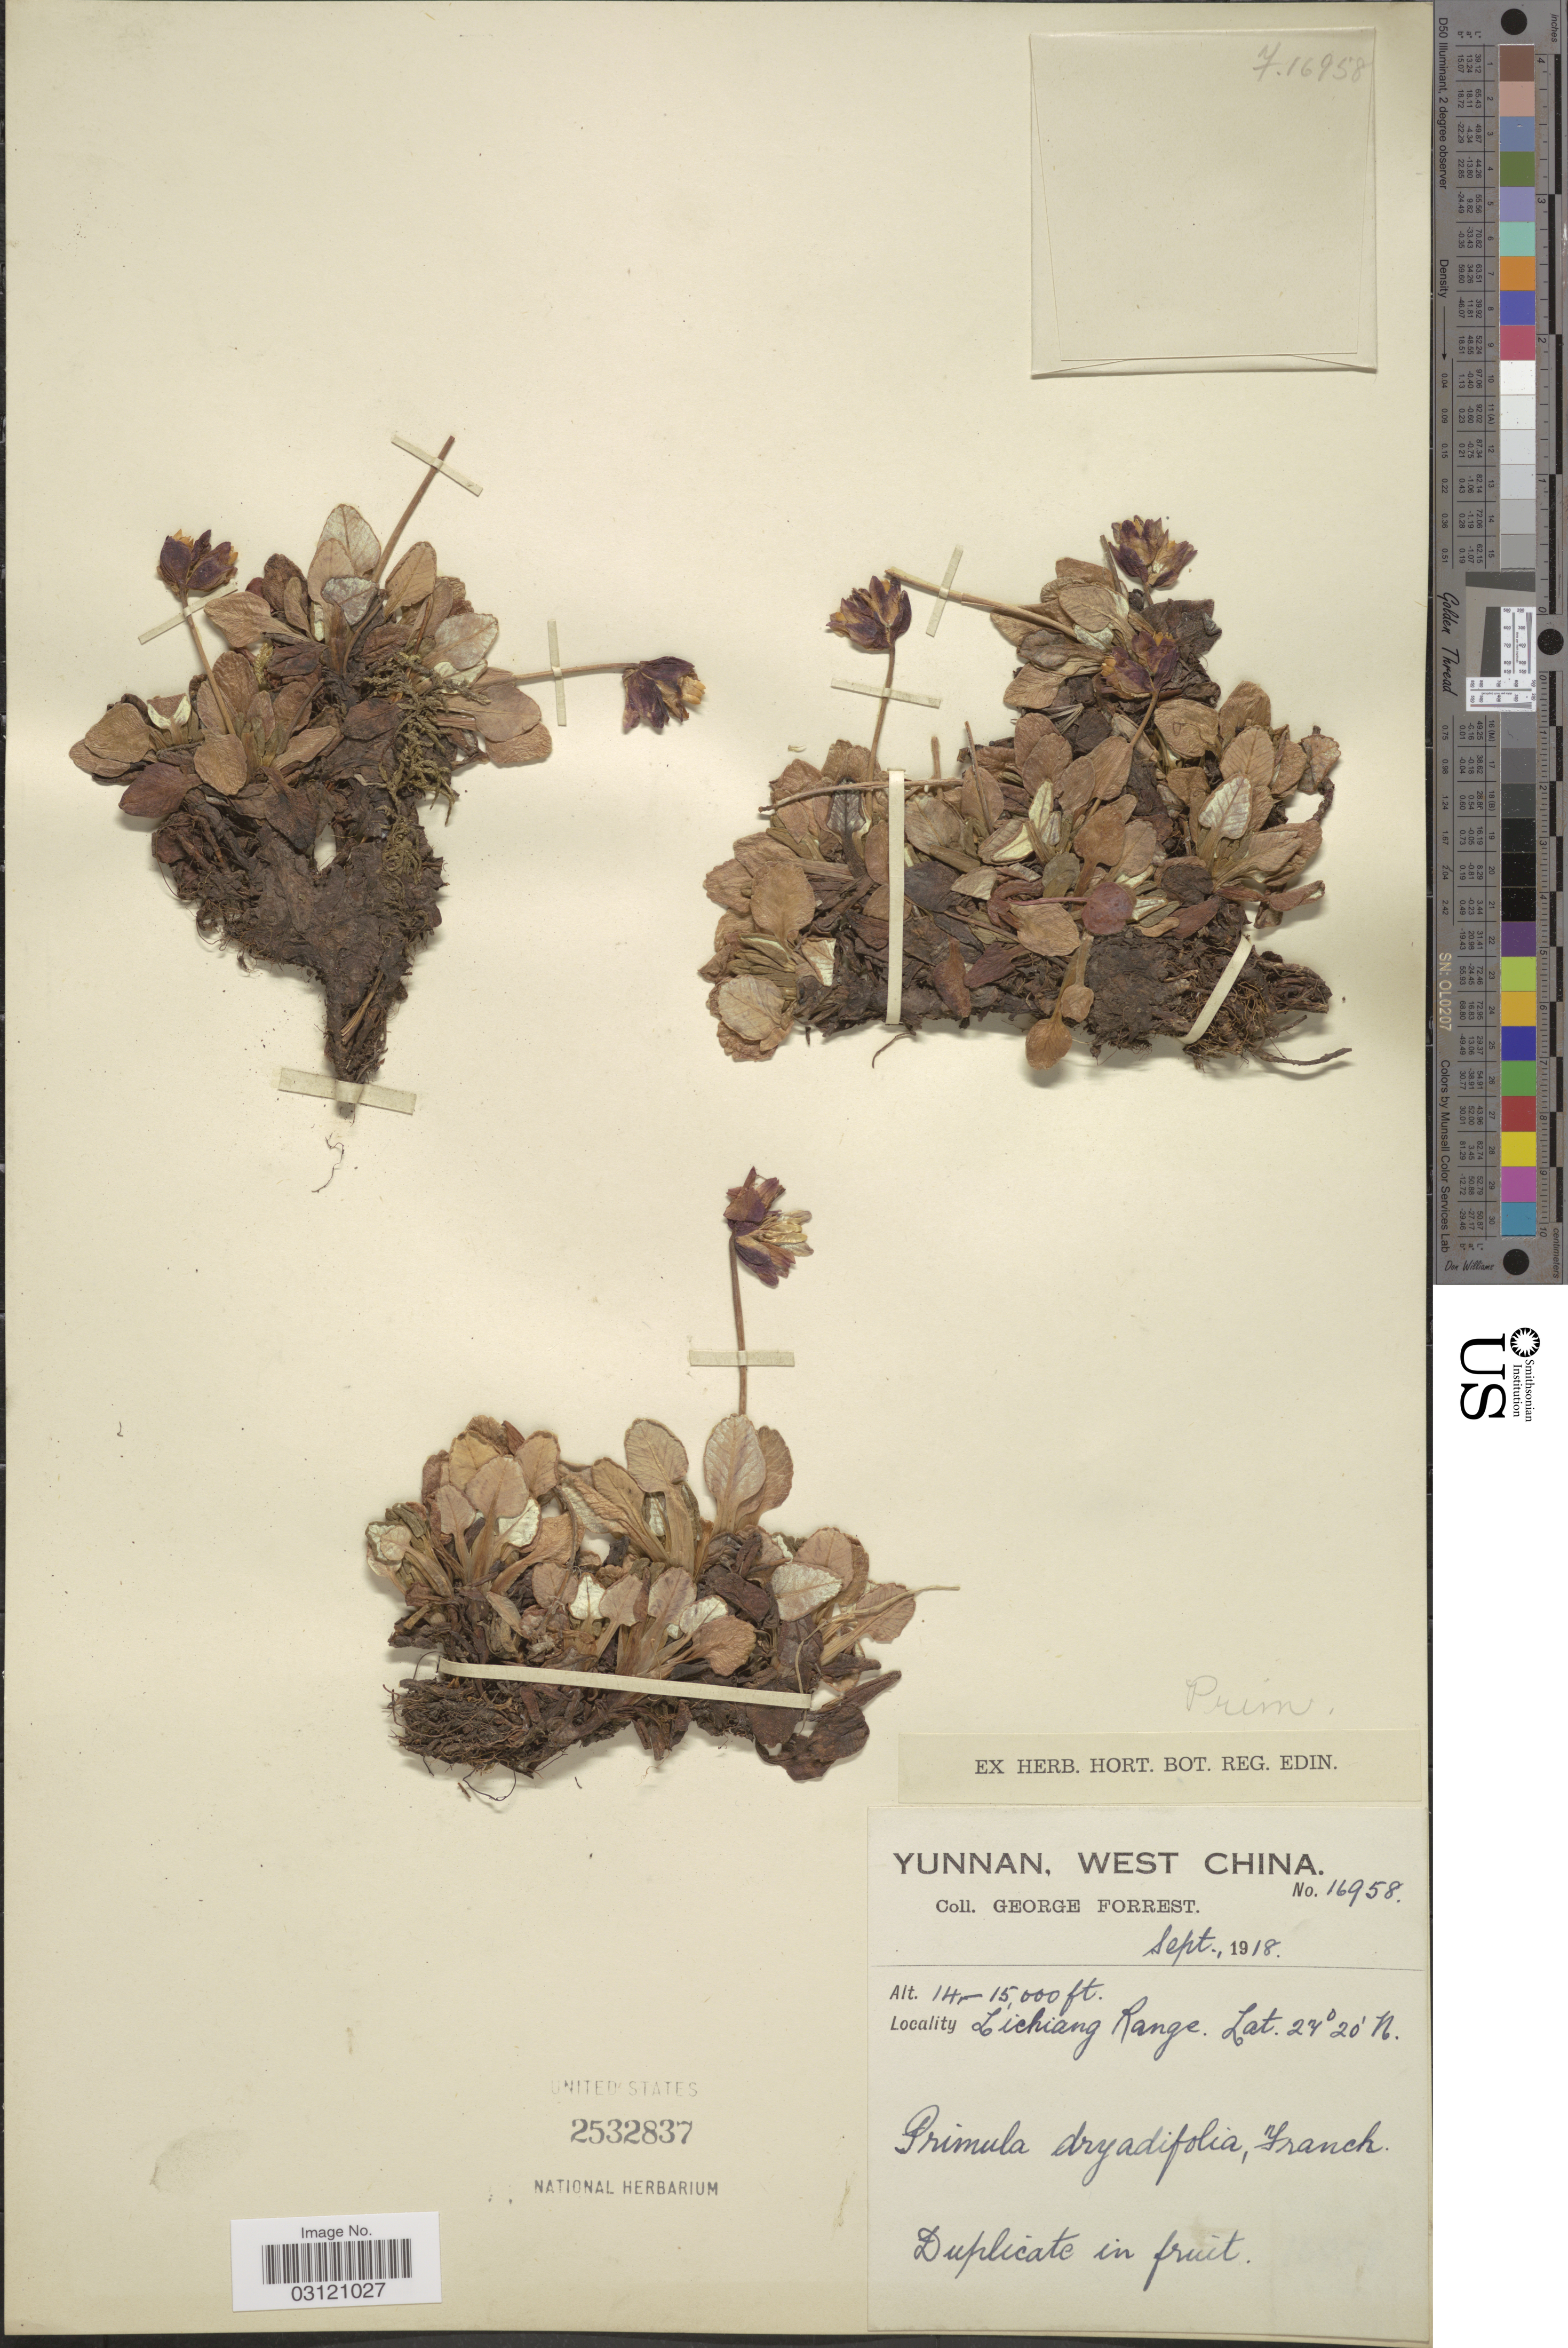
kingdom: Plantae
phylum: Tracheophyta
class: Magnoliopsida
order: Ericales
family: Primulaceae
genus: Primula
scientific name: Primula dryadifolia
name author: Franch.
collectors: G. Forrest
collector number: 16958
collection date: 1918-09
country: China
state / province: Yunnan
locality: West China. Lichiang Range.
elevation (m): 4267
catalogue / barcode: US 2532837